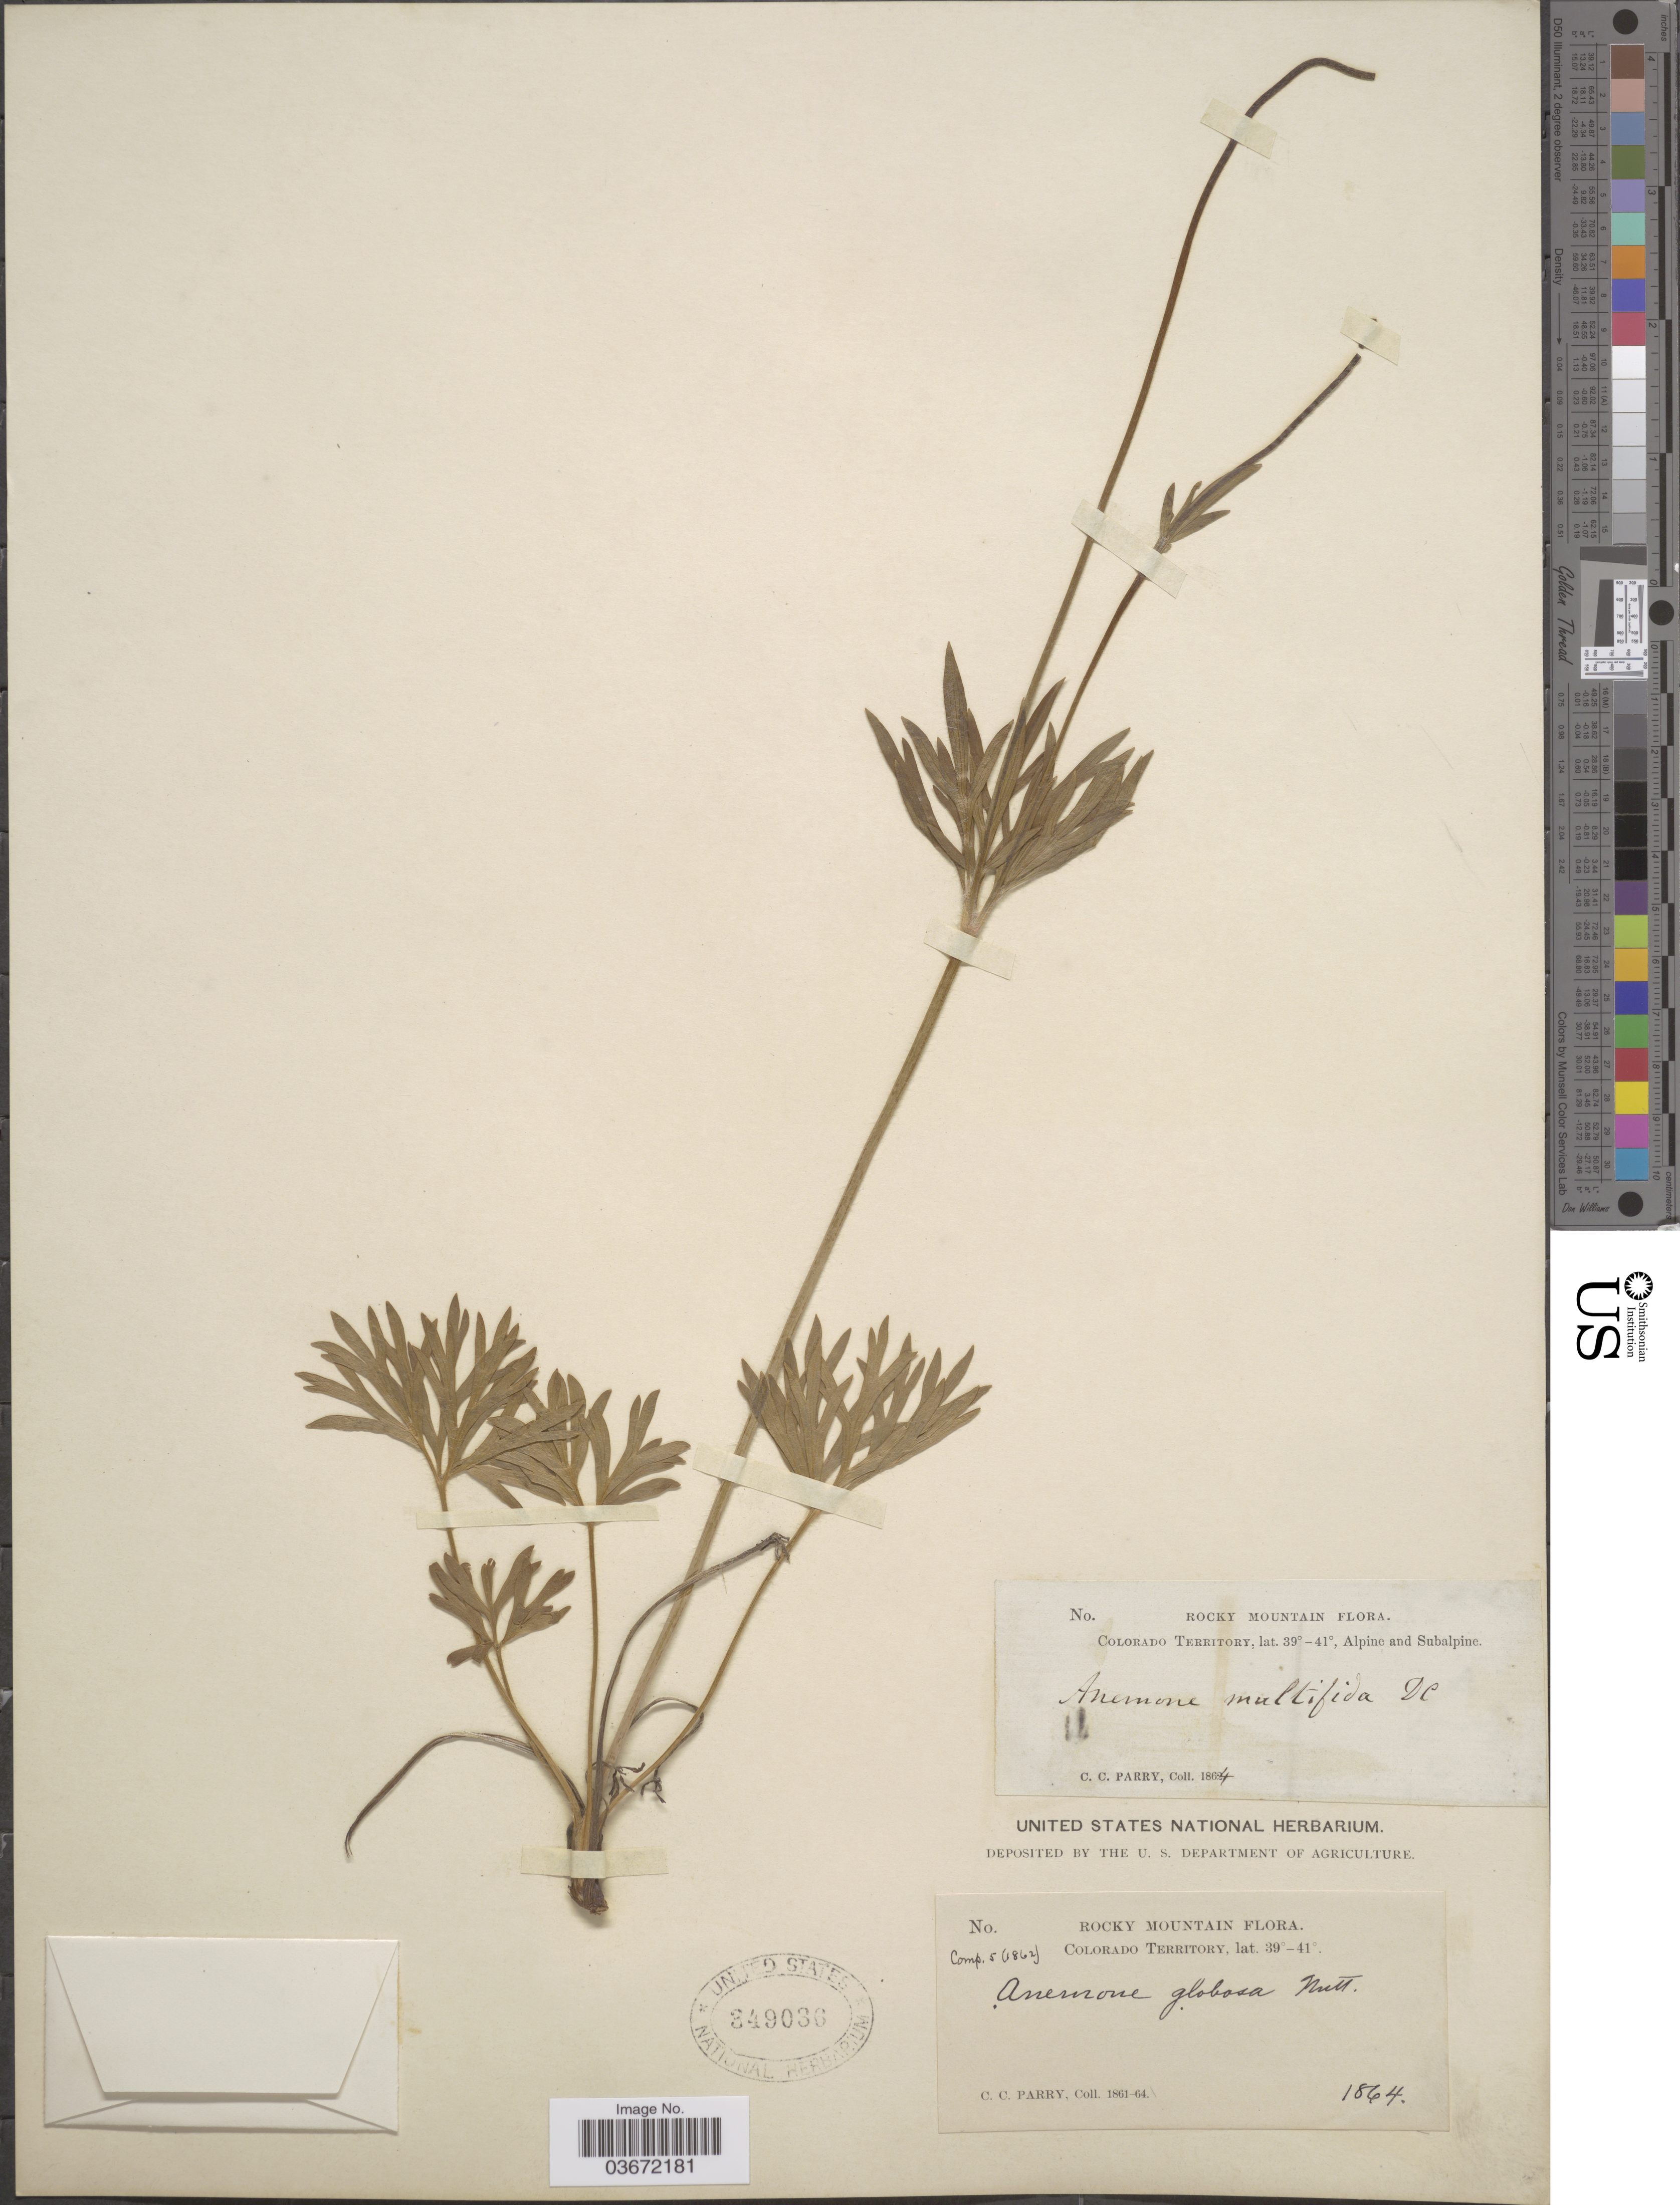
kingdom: Plantae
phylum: Tracheophyta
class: Magnoliopsida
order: Ranunculales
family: Ranunculaceae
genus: Anemone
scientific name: Anemone globosa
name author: (Torr. & A. Gray) Nutt. ex A. Heller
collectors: C. C. Parry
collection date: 1864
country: United States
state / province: Colorado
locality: Rocky Mountain.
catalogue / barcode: US 349036